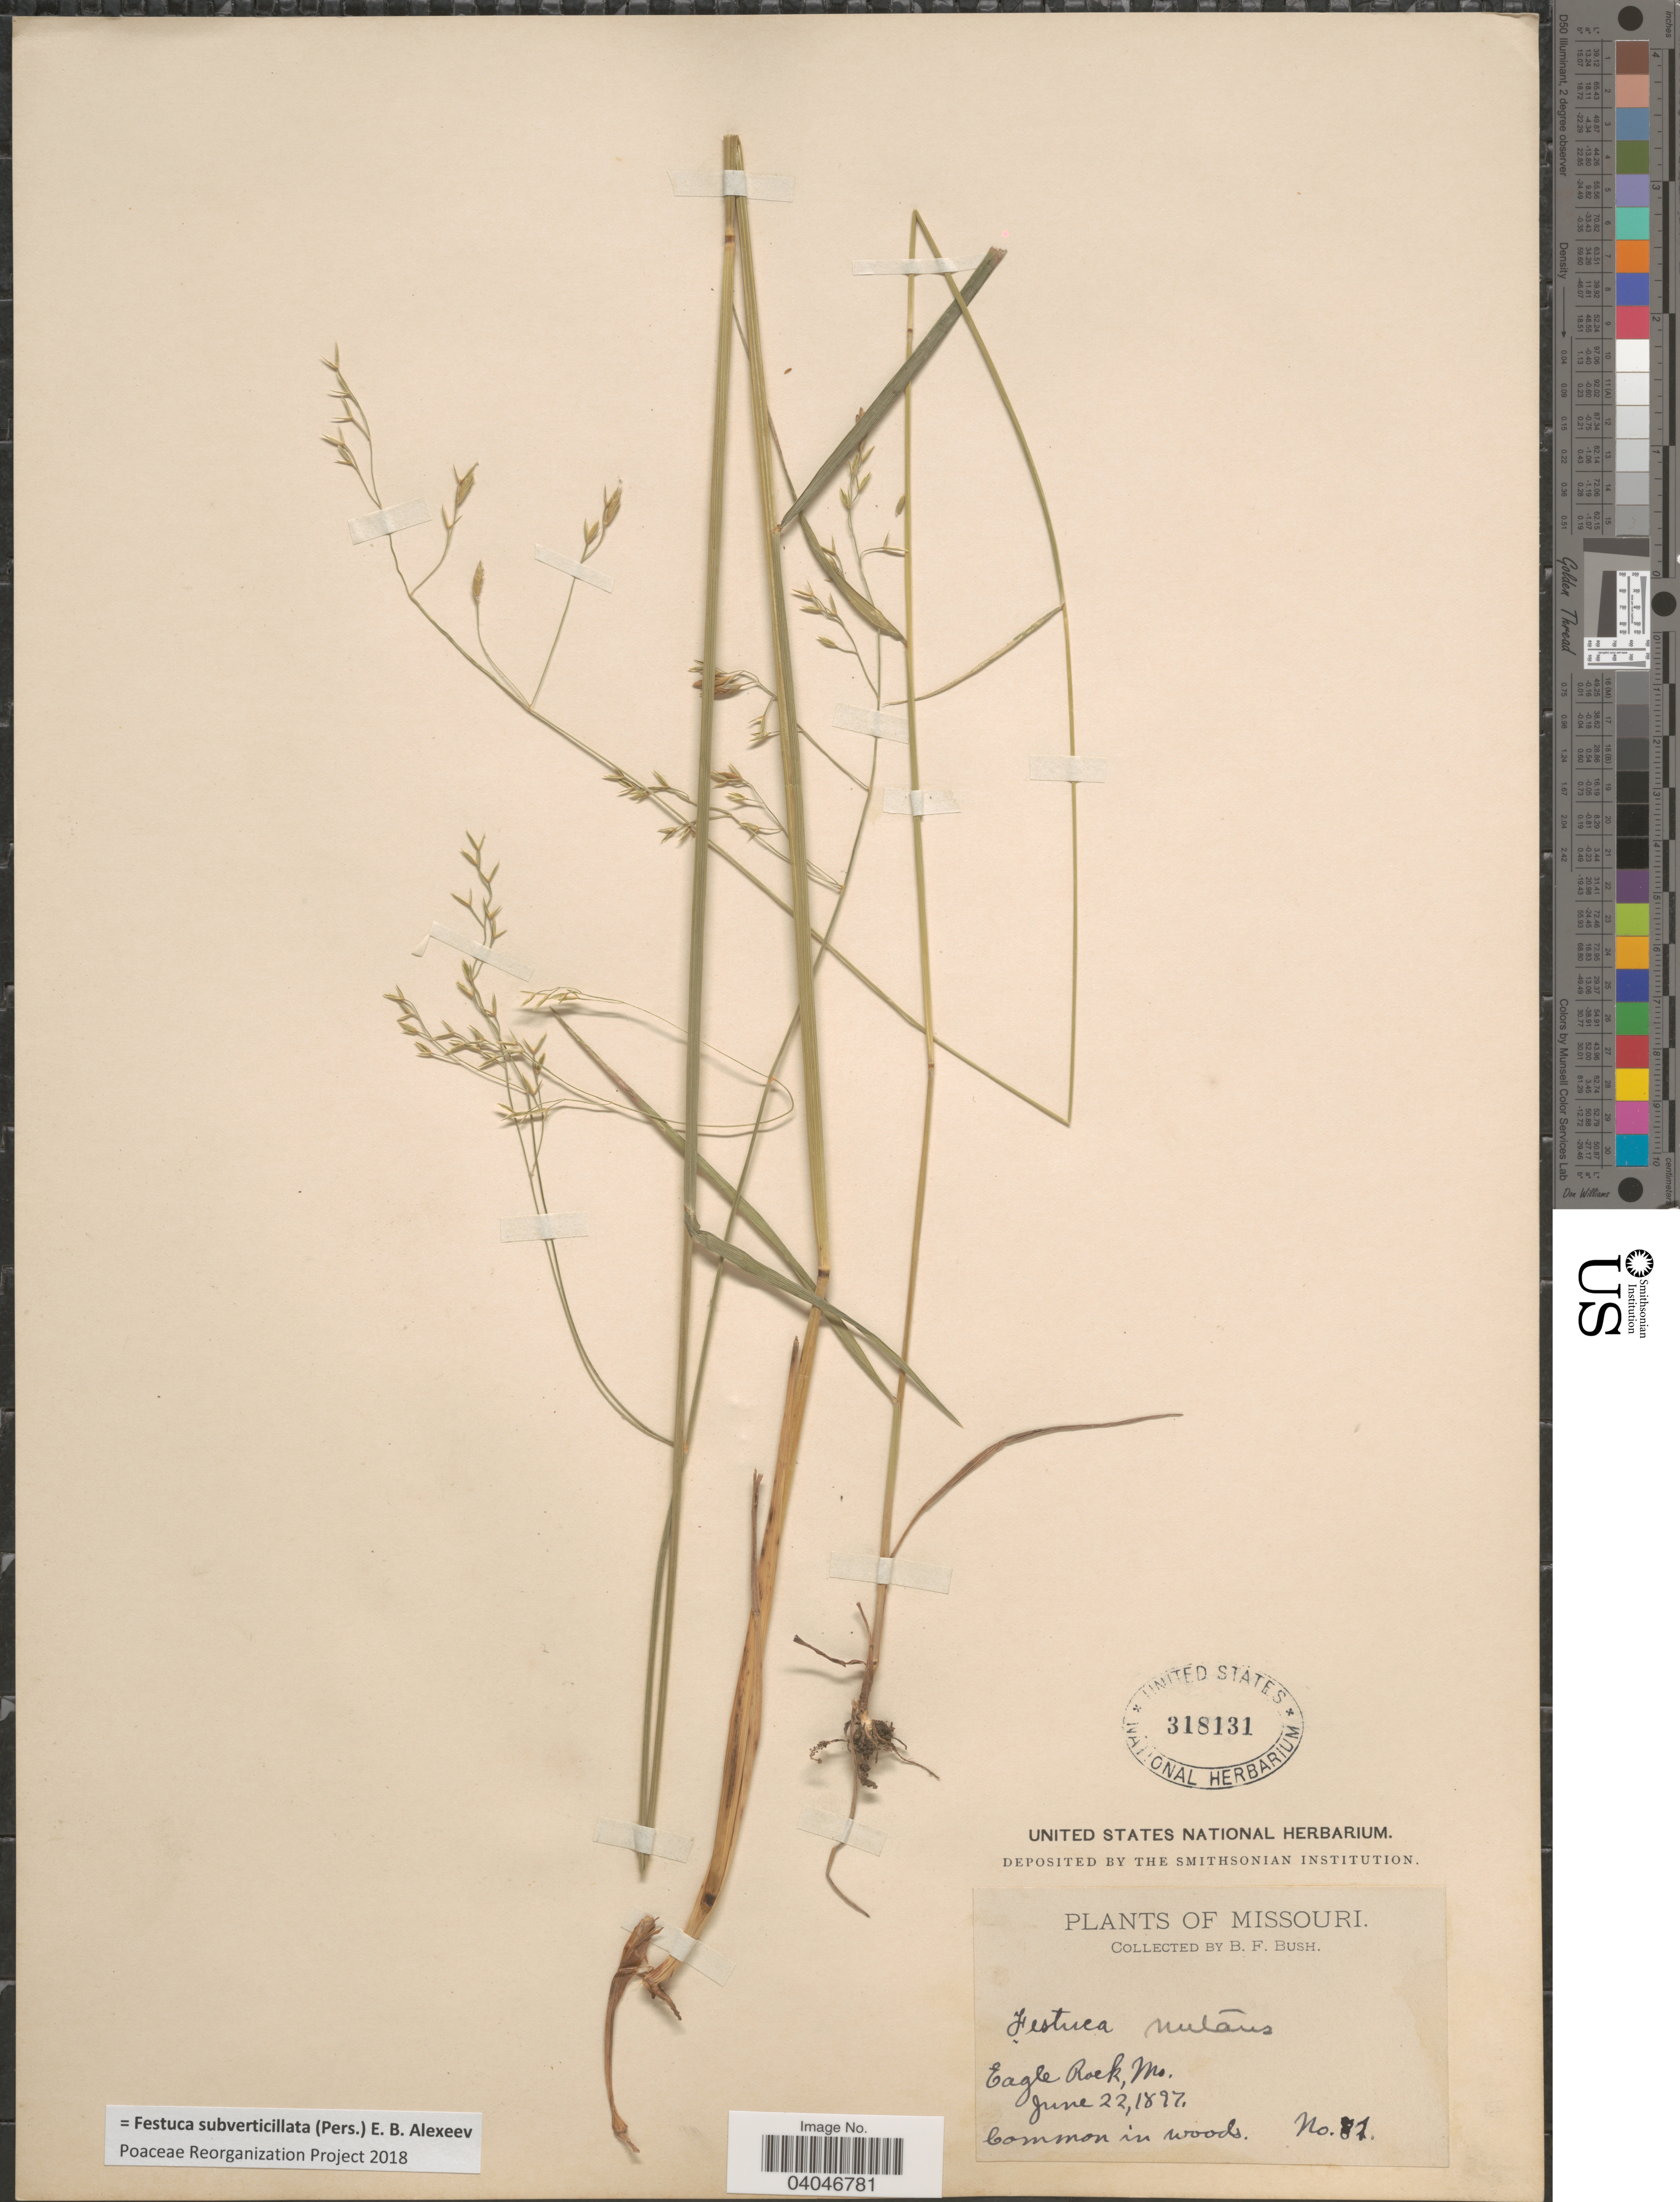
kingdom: Plantae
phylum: Tracheophyta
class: Liliopsida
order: Poales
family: Poaceae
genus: Festuca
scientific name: Festuca subverticillata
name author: (Pers.) E.B. Alexeev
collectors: B. F. Bush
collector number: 81*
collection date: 1897-06-22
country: United States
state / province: Missouri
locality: Eagle Rock.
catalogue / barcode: US 318131